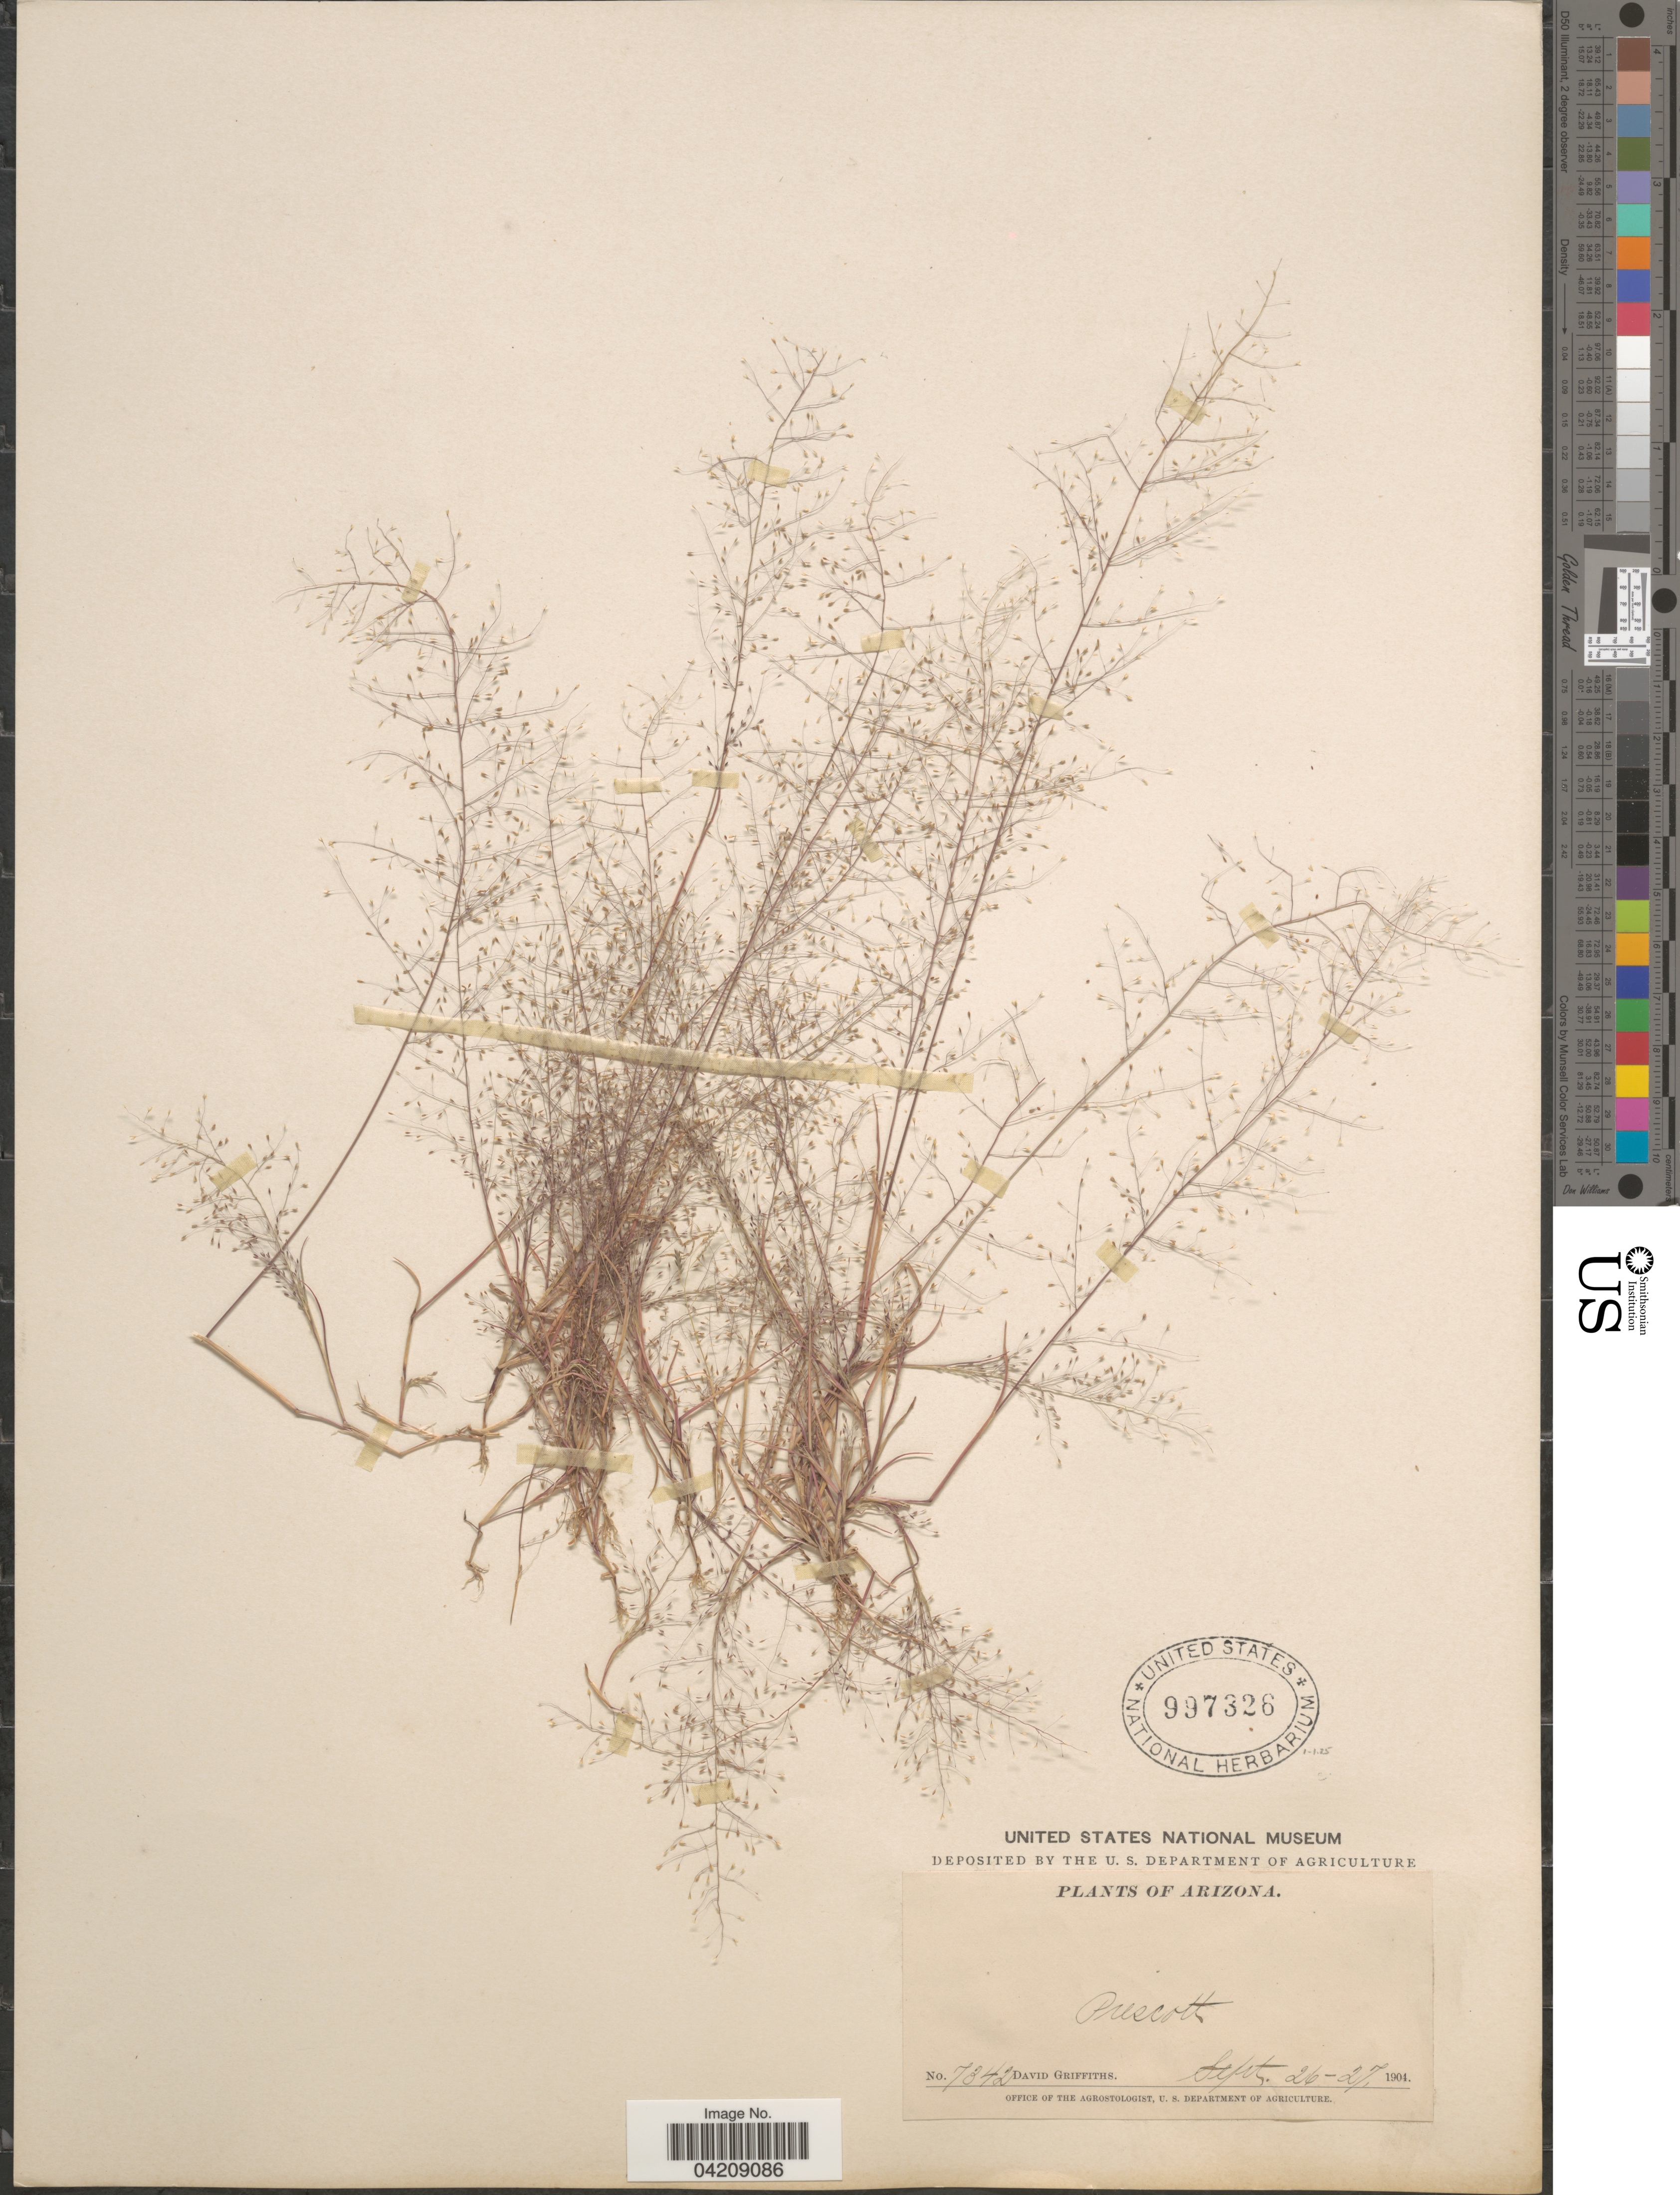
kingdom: Plantae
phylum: Tracheophyta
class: Liliopsida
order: Poales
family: Poaceae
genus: Muhlenbergia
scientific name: Muhlenbergia fragilis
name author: Swallen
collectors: D. Griffiths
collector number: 7342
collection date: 1904-09-26/1904-09-27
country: United States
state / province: Arizona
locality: Prescott.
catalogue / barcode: US 997326